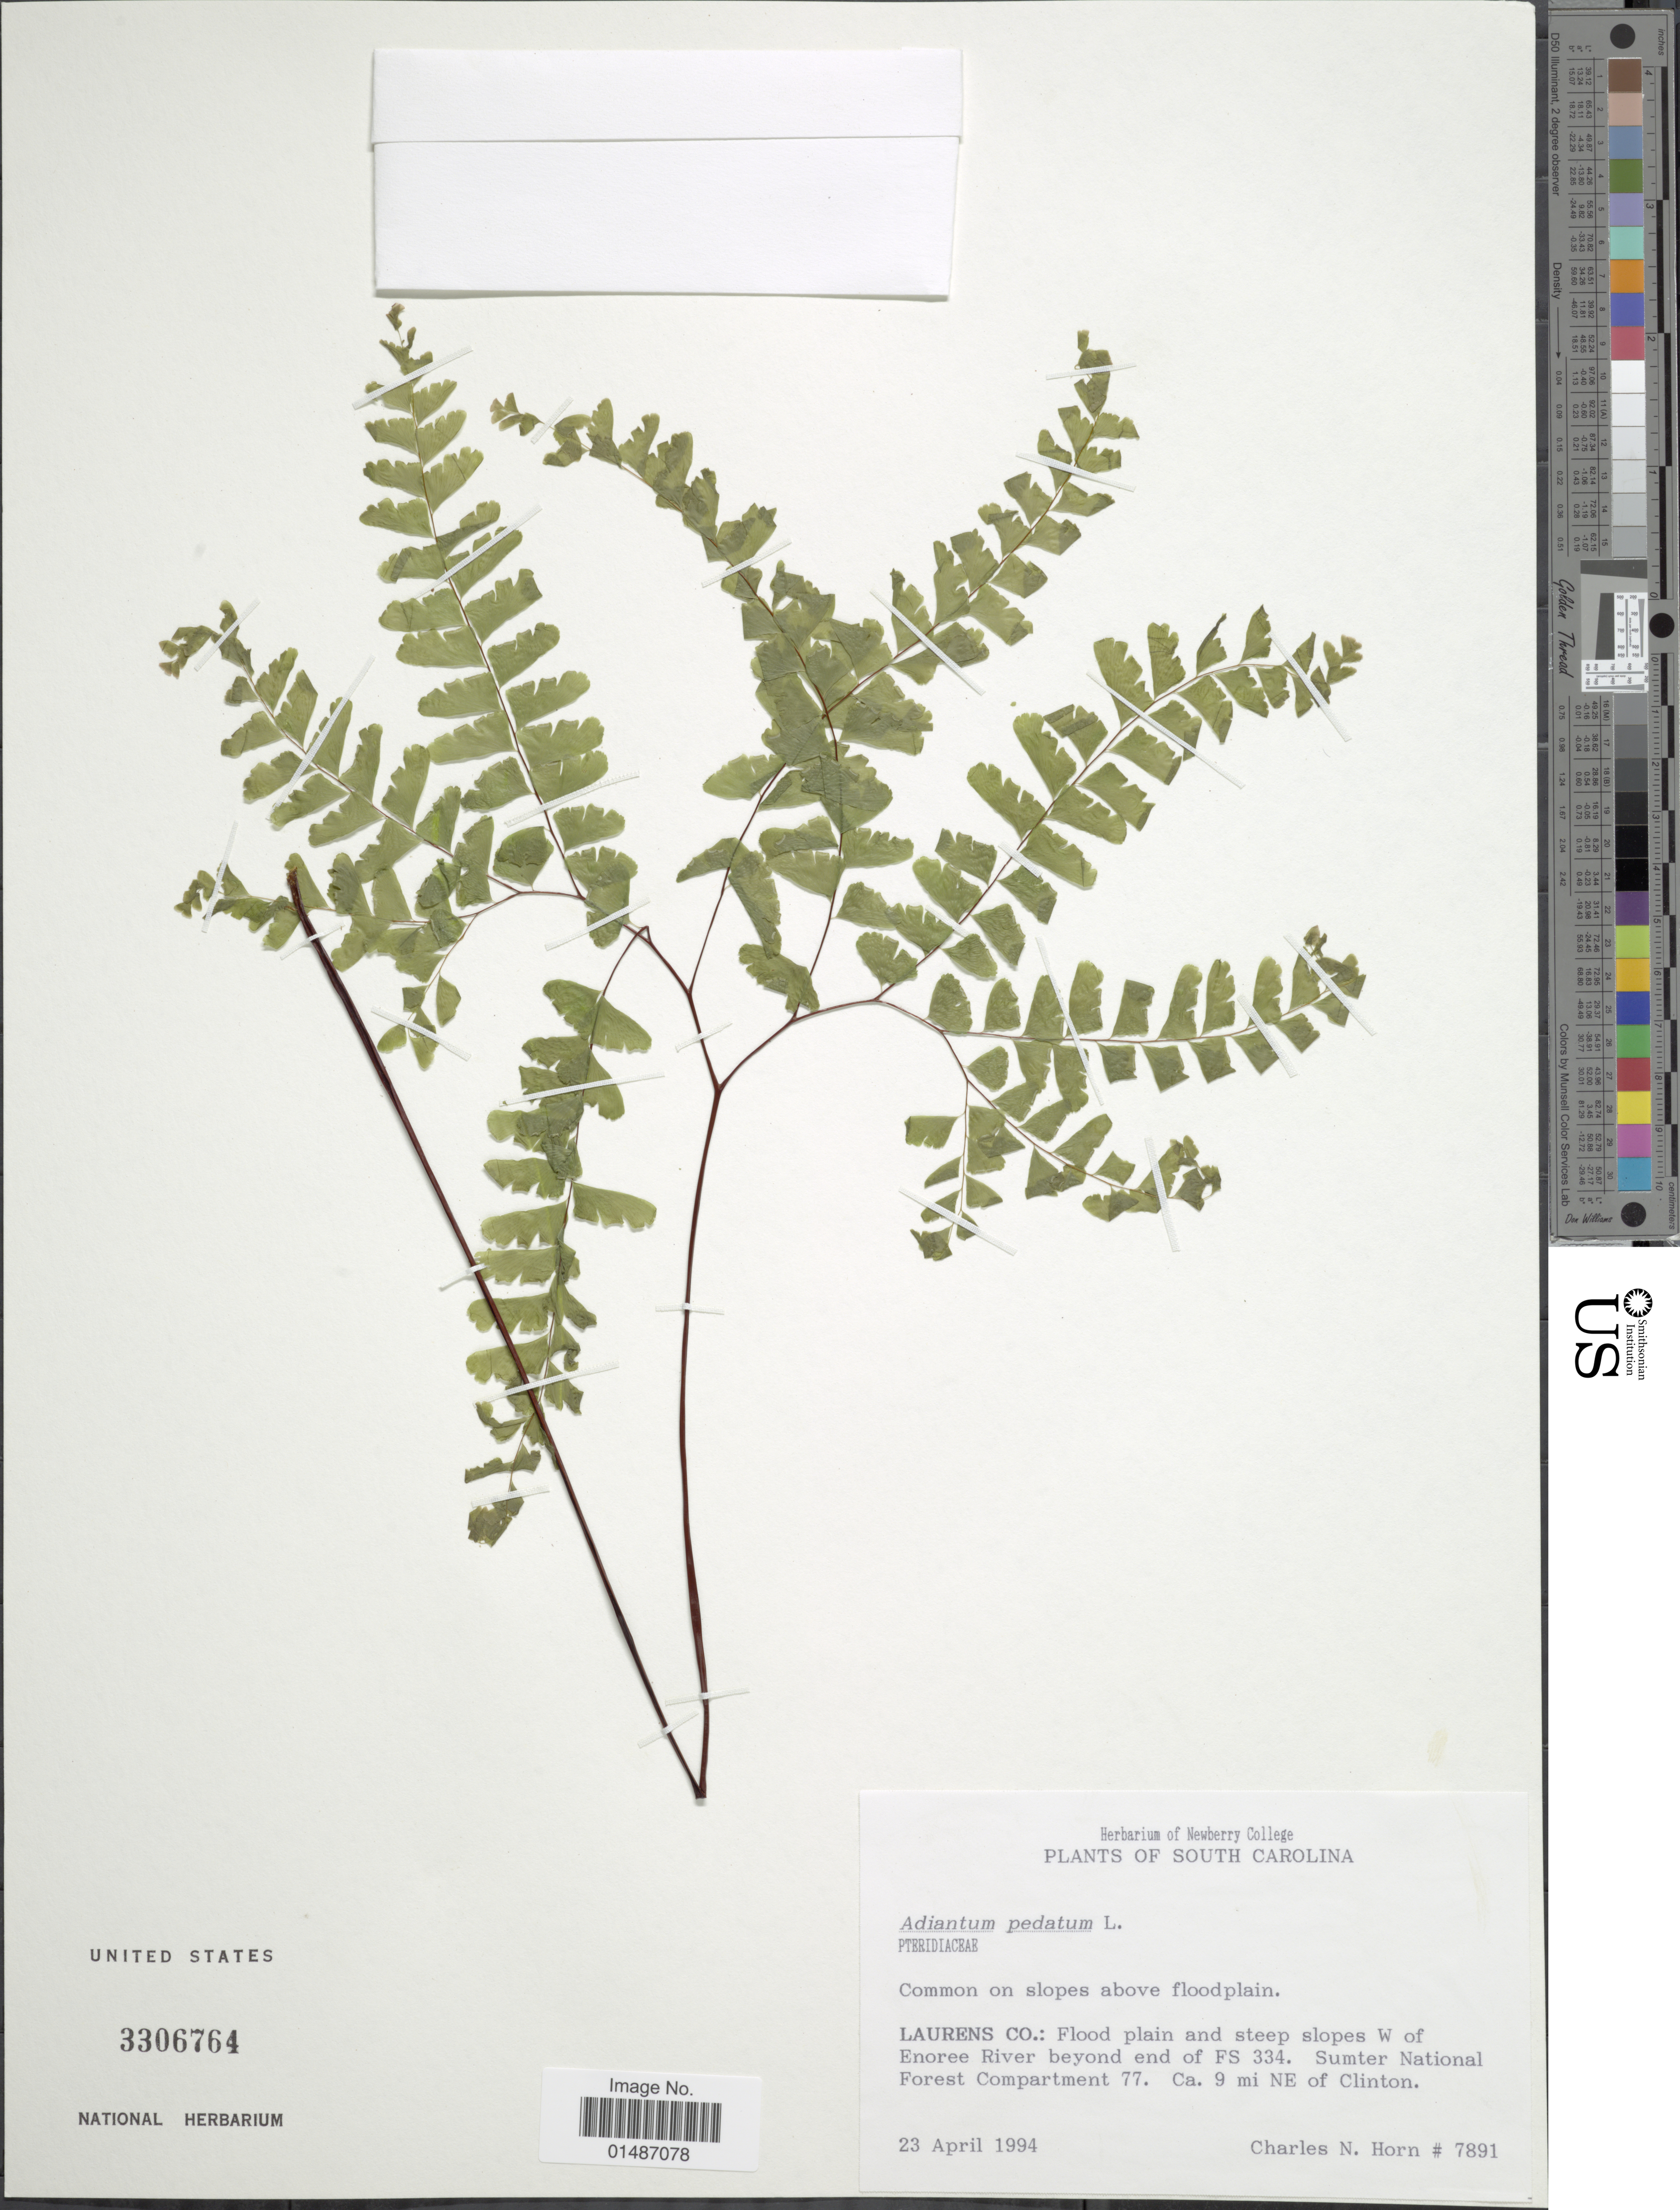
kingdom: Plantae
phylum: Tracheophyta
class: Polypodiopsida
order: Polypodiales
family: Pteridaceae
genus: Adiantum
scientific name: Adiantum pedatum var. pedatum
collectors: C. N. Horn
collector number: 7891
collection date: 1994-04-23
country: United States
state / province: South Carolina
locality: Laurens Co.: Flood plain and steep slopes W of Enoree River beyond end of FS 334. Sumter National Forest Compartment 77. Ca. 9 mi NE of Clinton.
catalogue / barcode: US 3306764